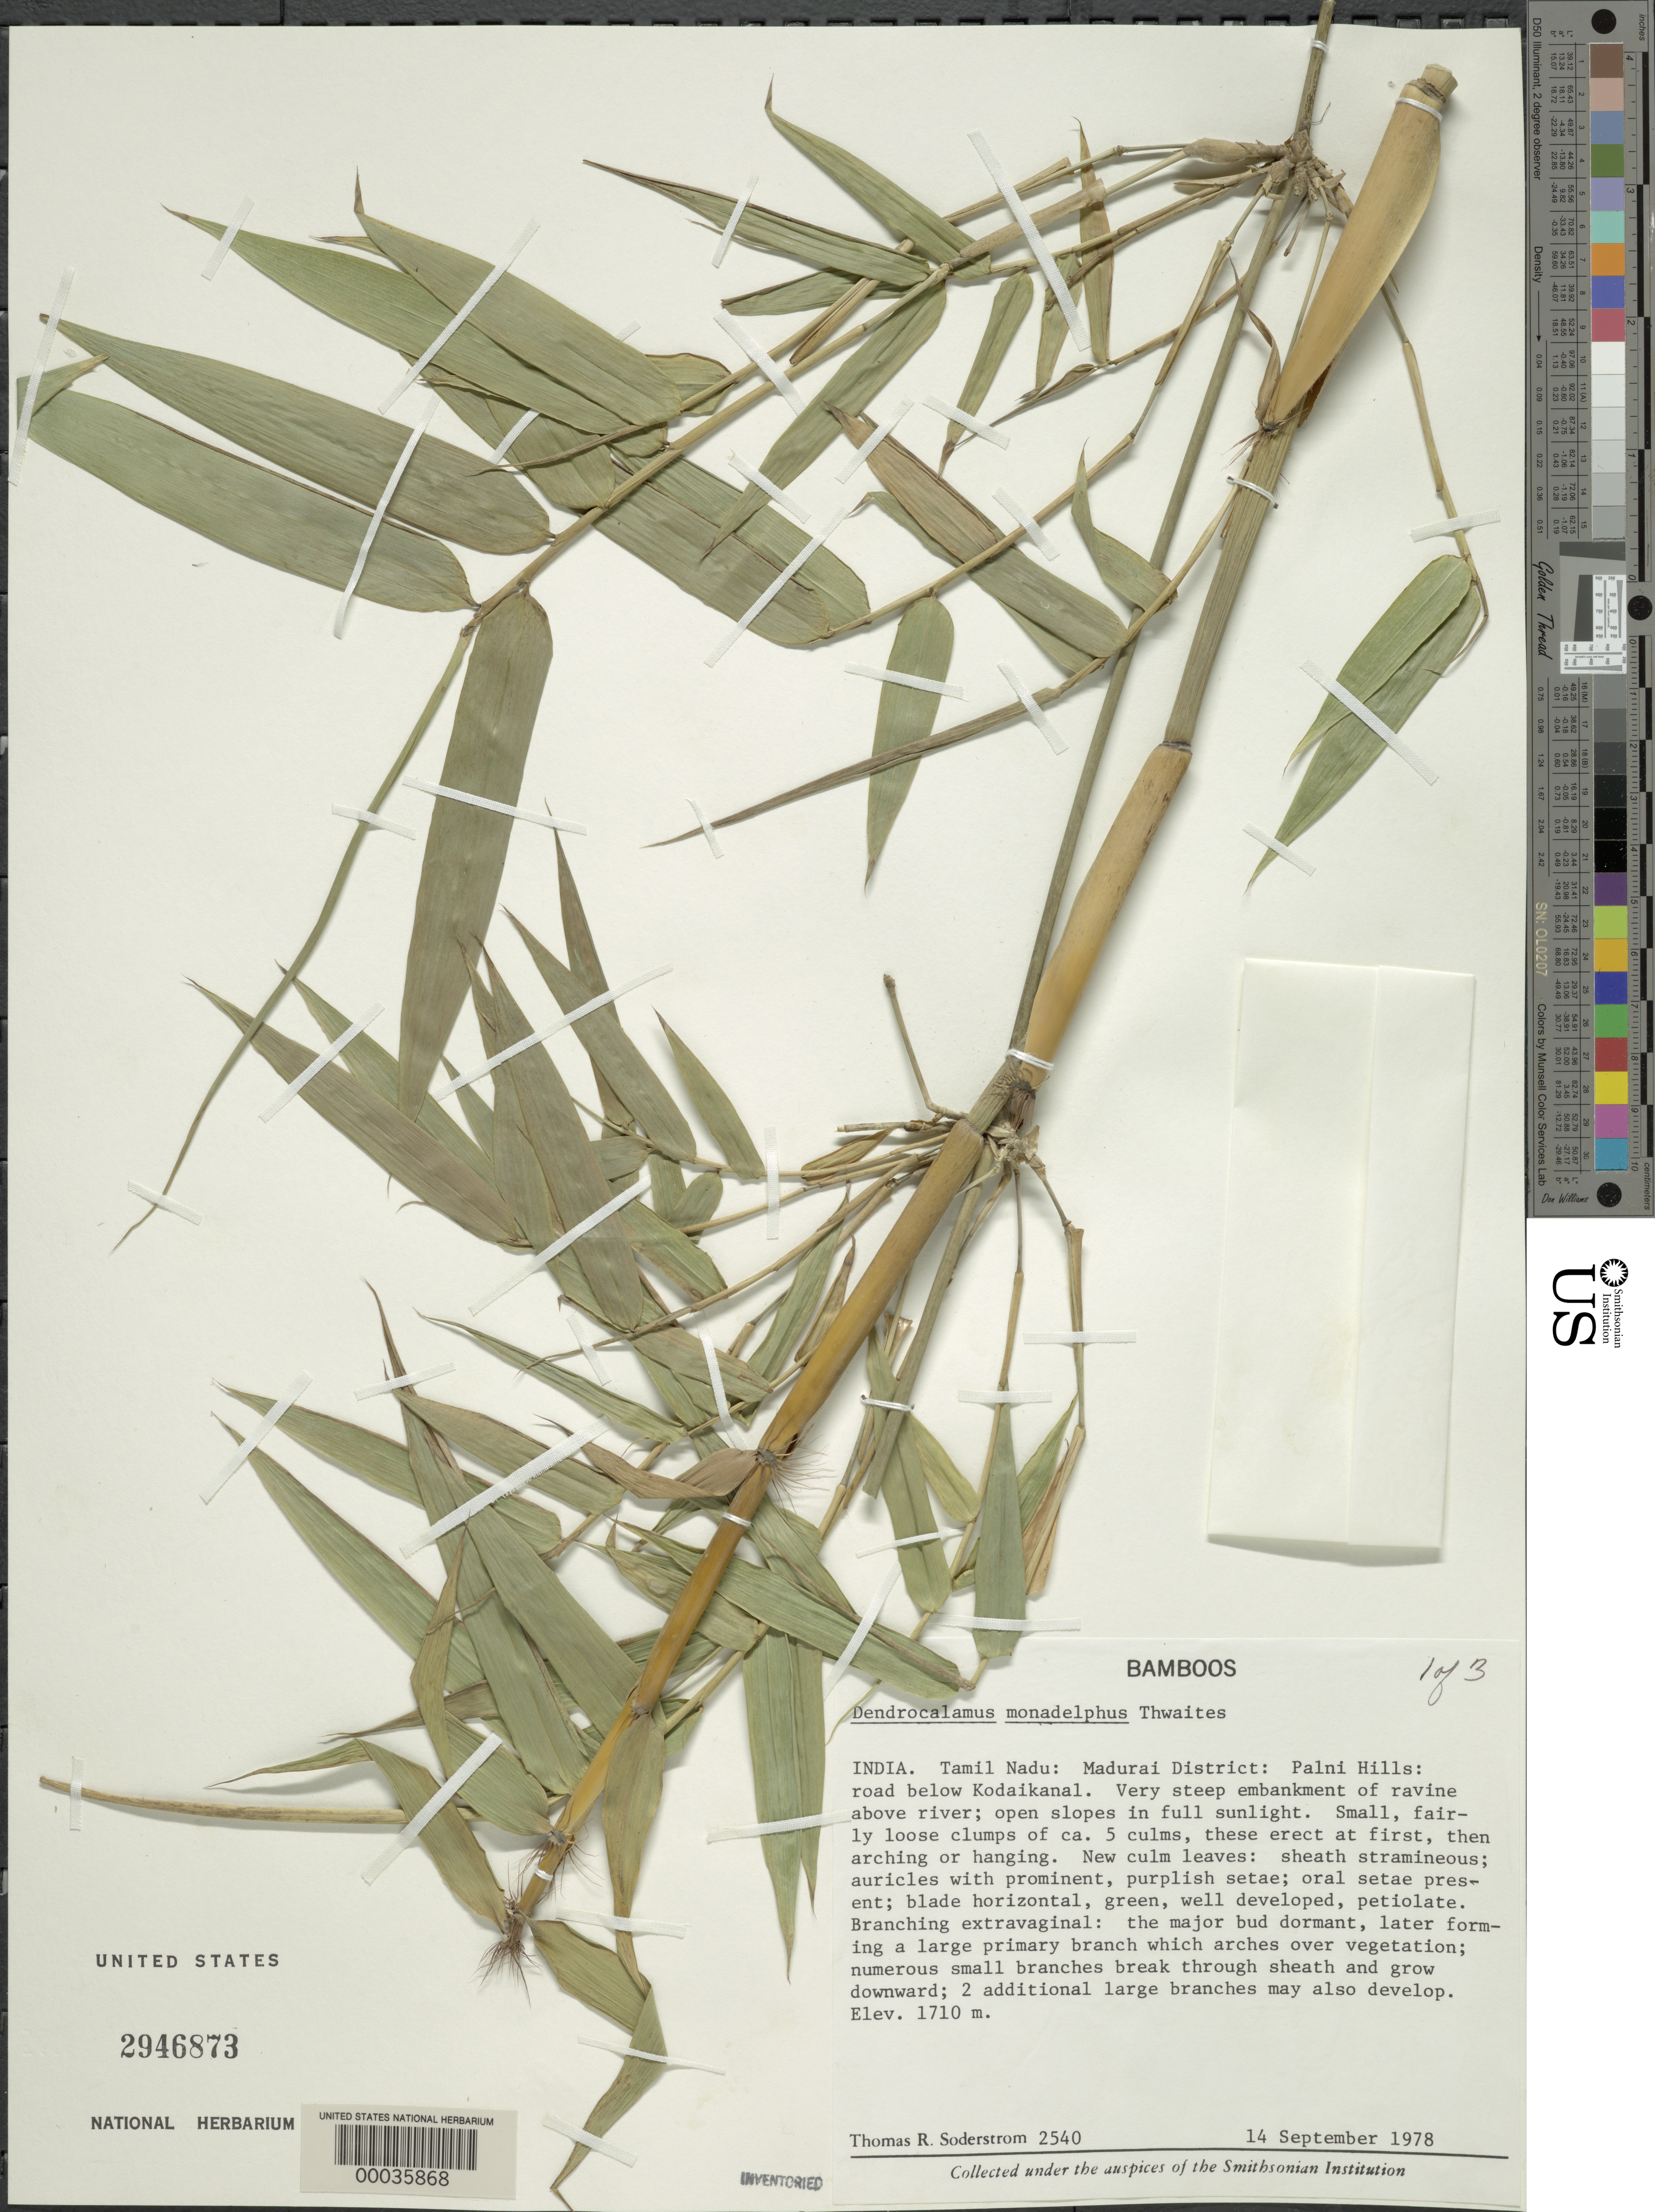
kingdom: Plantae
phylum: Tracheophyta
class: Liliopsida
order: Poales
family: Poaceae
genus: Dendrocalamus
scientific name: Dendrocalamus monadelphus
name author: Thwaites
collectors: T. R. Soderstrom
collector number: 2540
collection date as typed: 14 Sep 1978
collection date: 1978-09-14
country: India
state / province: Tamil Nadu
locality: Madurai, palni-hills, kodaikanal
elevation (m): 1710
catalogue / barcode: US 2946873